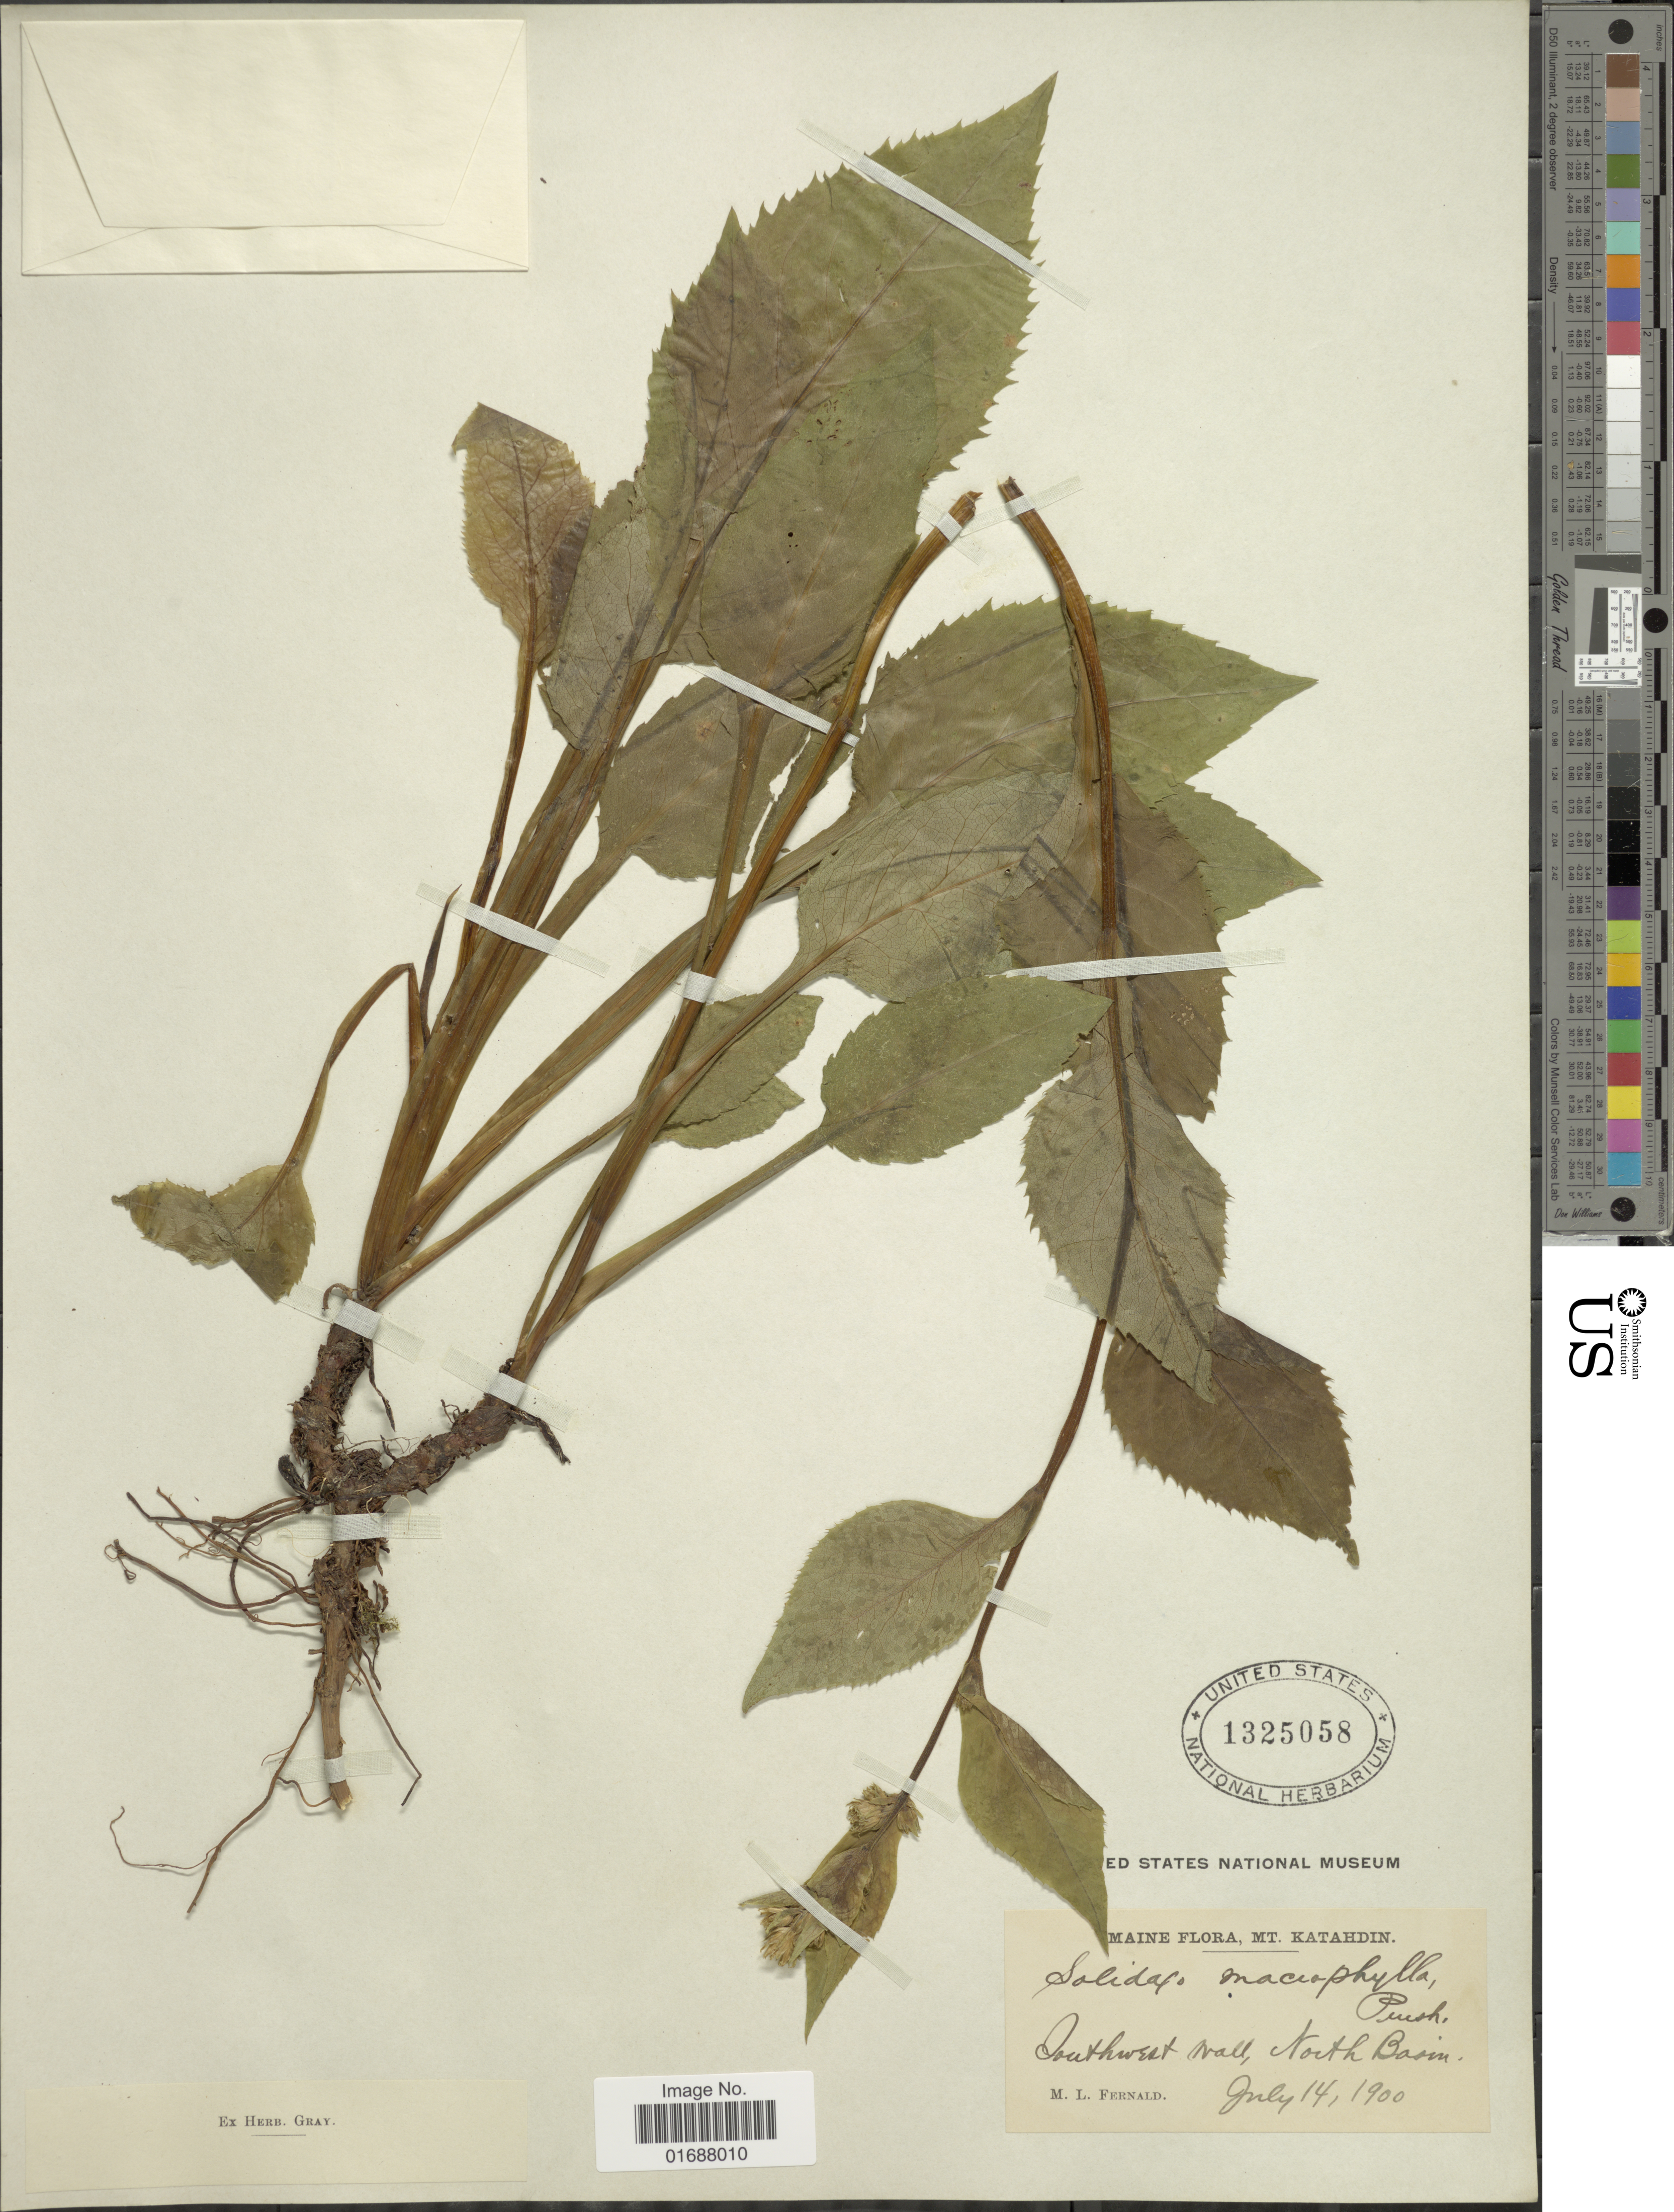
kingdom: Plantae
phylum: Tracheophyta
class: Magnoliopsida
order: Asterales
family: Asteraceae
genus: Solidago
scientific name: Solidago macrophylla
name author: Banks ex Pursh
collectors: M. L. Fernald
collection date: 1900-07-14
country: United States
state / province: Maine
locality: Mt. Katahdin, Southwest Wall, North Basin.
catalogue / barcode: US 1325058